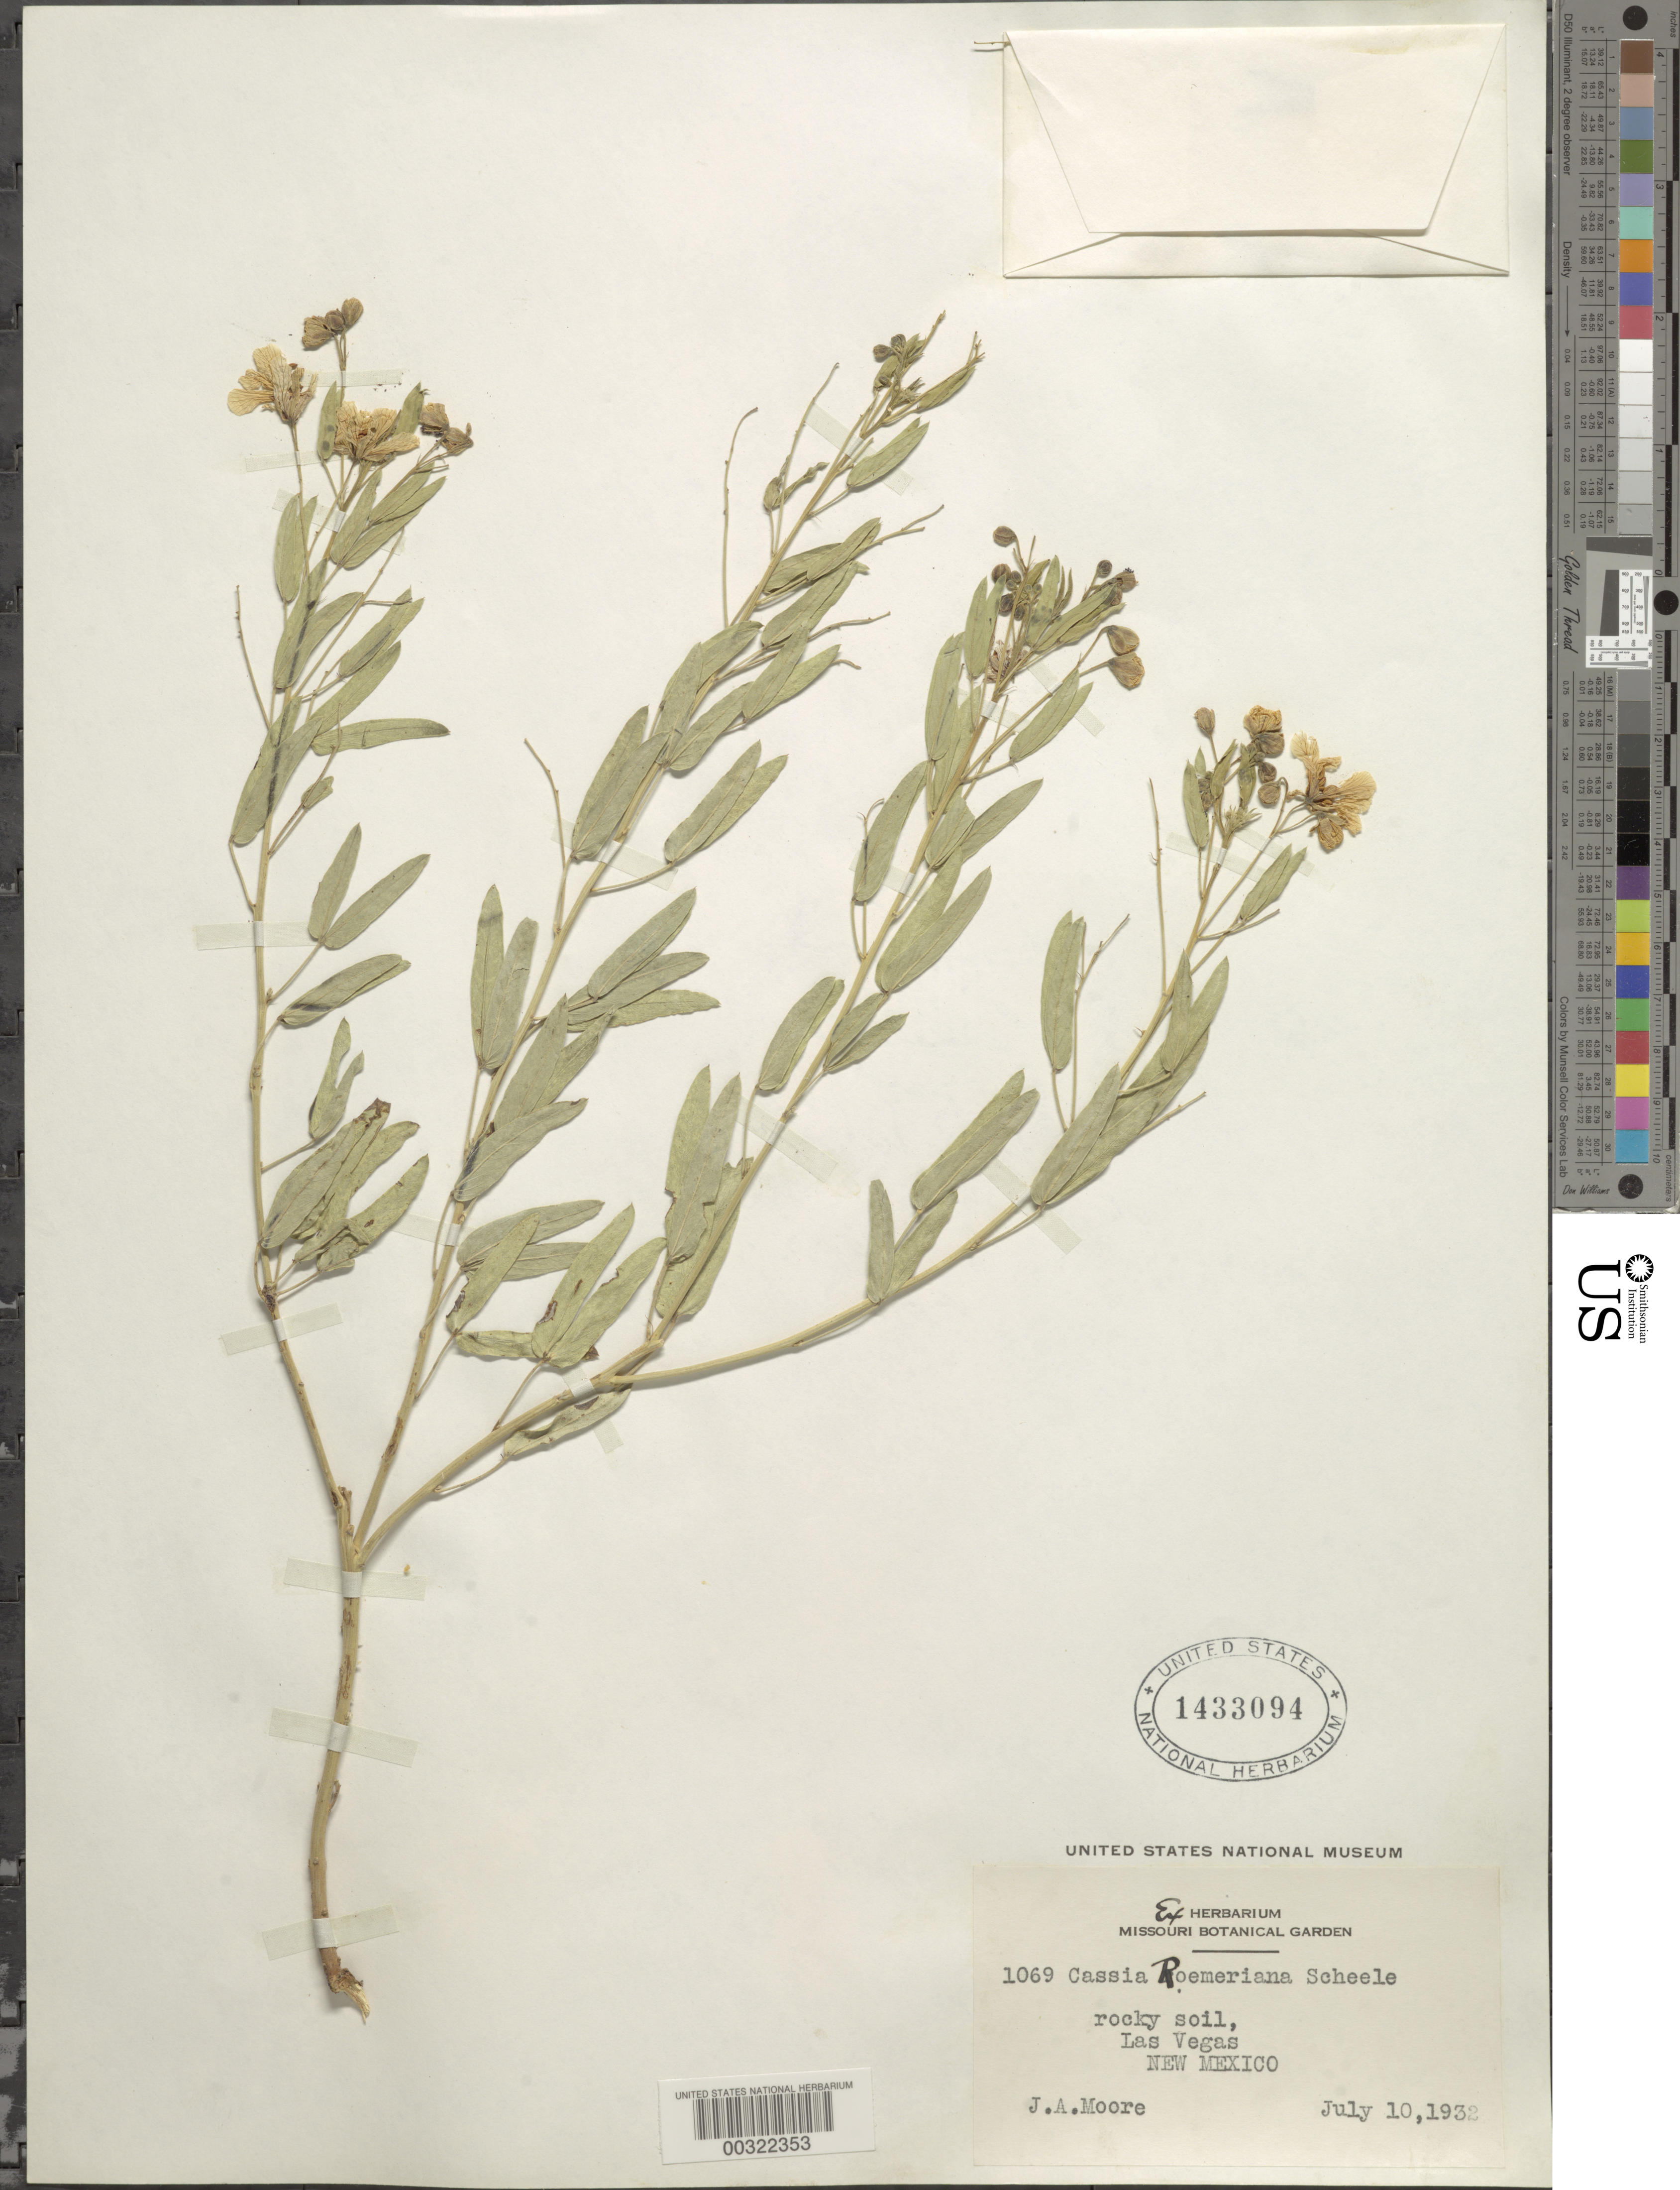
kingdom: Plantae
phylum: Tracheophyta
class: Magnoliopsida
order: Fabales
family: Fabaceae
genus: Senna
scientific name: Senna roemeriana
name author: (Scheele) H.S. Irwin & Barneby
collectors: J. Moore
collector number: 1069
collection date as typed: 10 Jul 1932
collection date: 1932-07-10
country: United States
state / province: New Mexico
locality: Las vegas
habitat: Rocky soil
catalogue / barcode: US 1433094